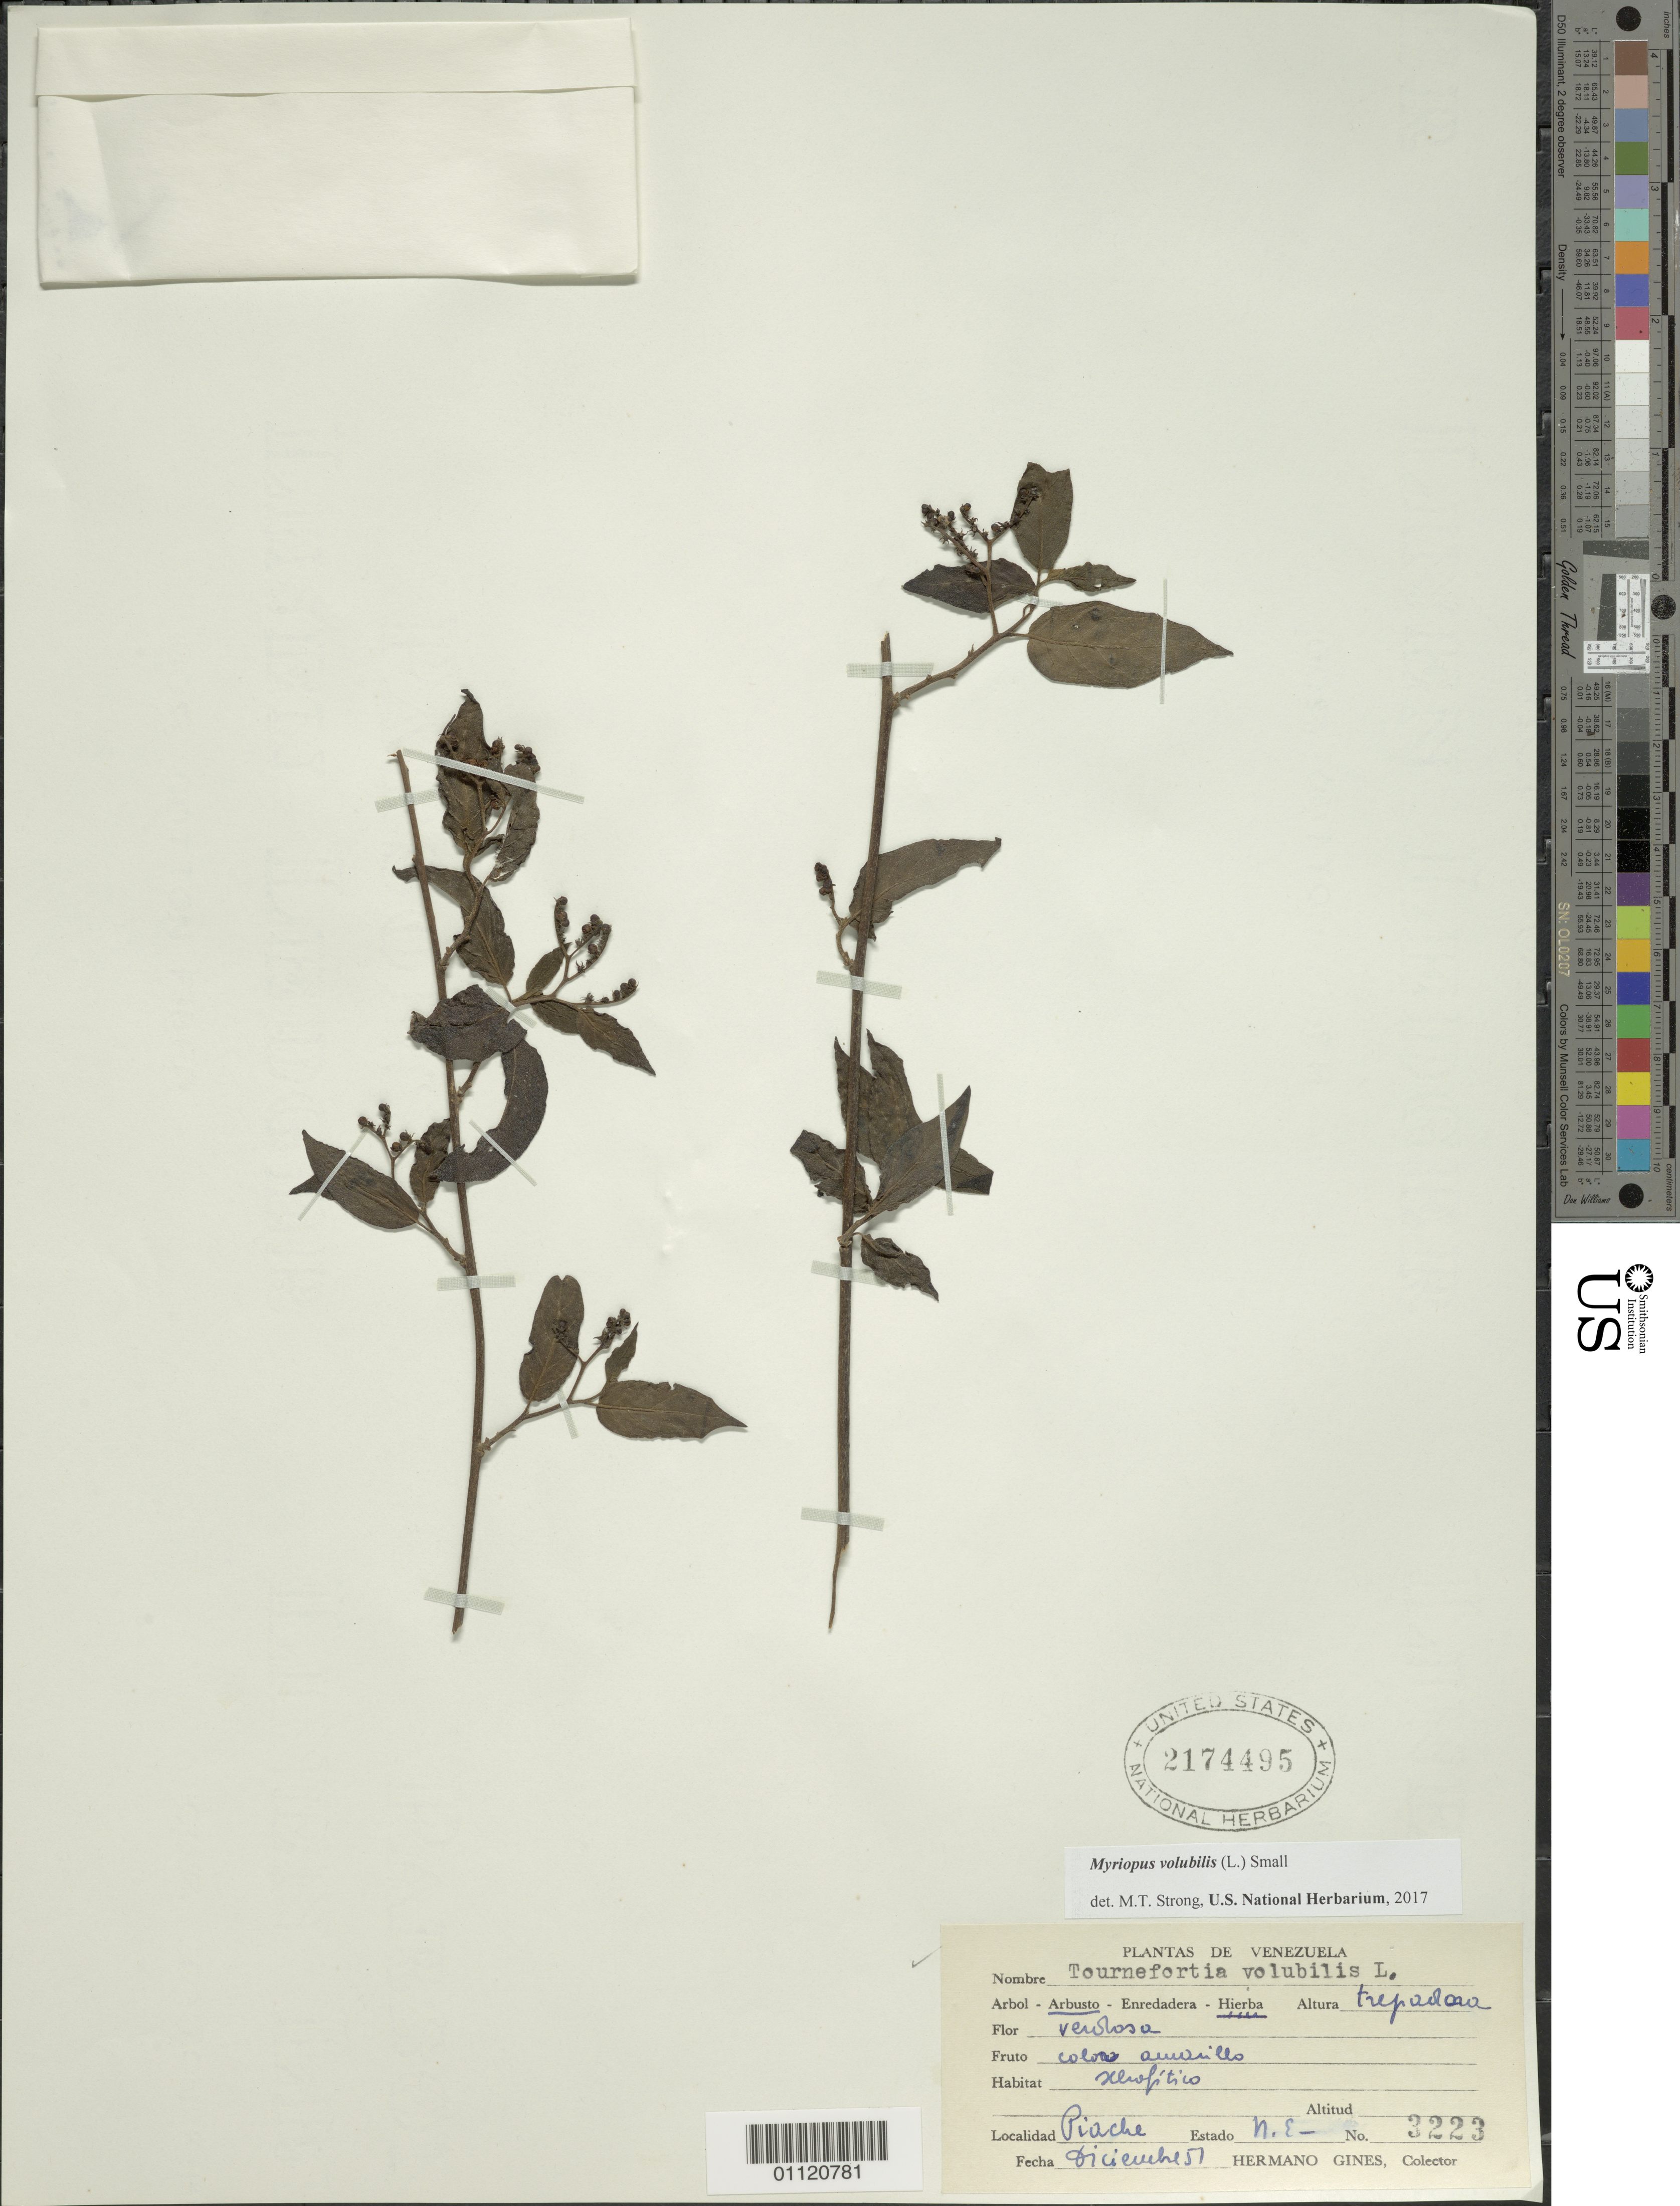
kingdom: Plantae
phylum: Tracheophyta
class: Magnoliopsida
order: Boraginales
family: Heliotropiaceae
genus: Myriopus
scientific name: Myriopus volubilis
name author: (L.) Small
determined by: Strong, Mark T., (BOT), Smithsonian Institution - National Museum of Natural History (UNITED STATES)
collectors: Bro. Gines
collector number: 3223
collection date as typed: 01 Dec 1951 to 31 Dec 1951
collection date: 1951-12-01/1951-12-31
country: Venezuela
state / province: Nueva Esparta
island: Margarita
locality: Piache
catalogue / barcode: US 2174495